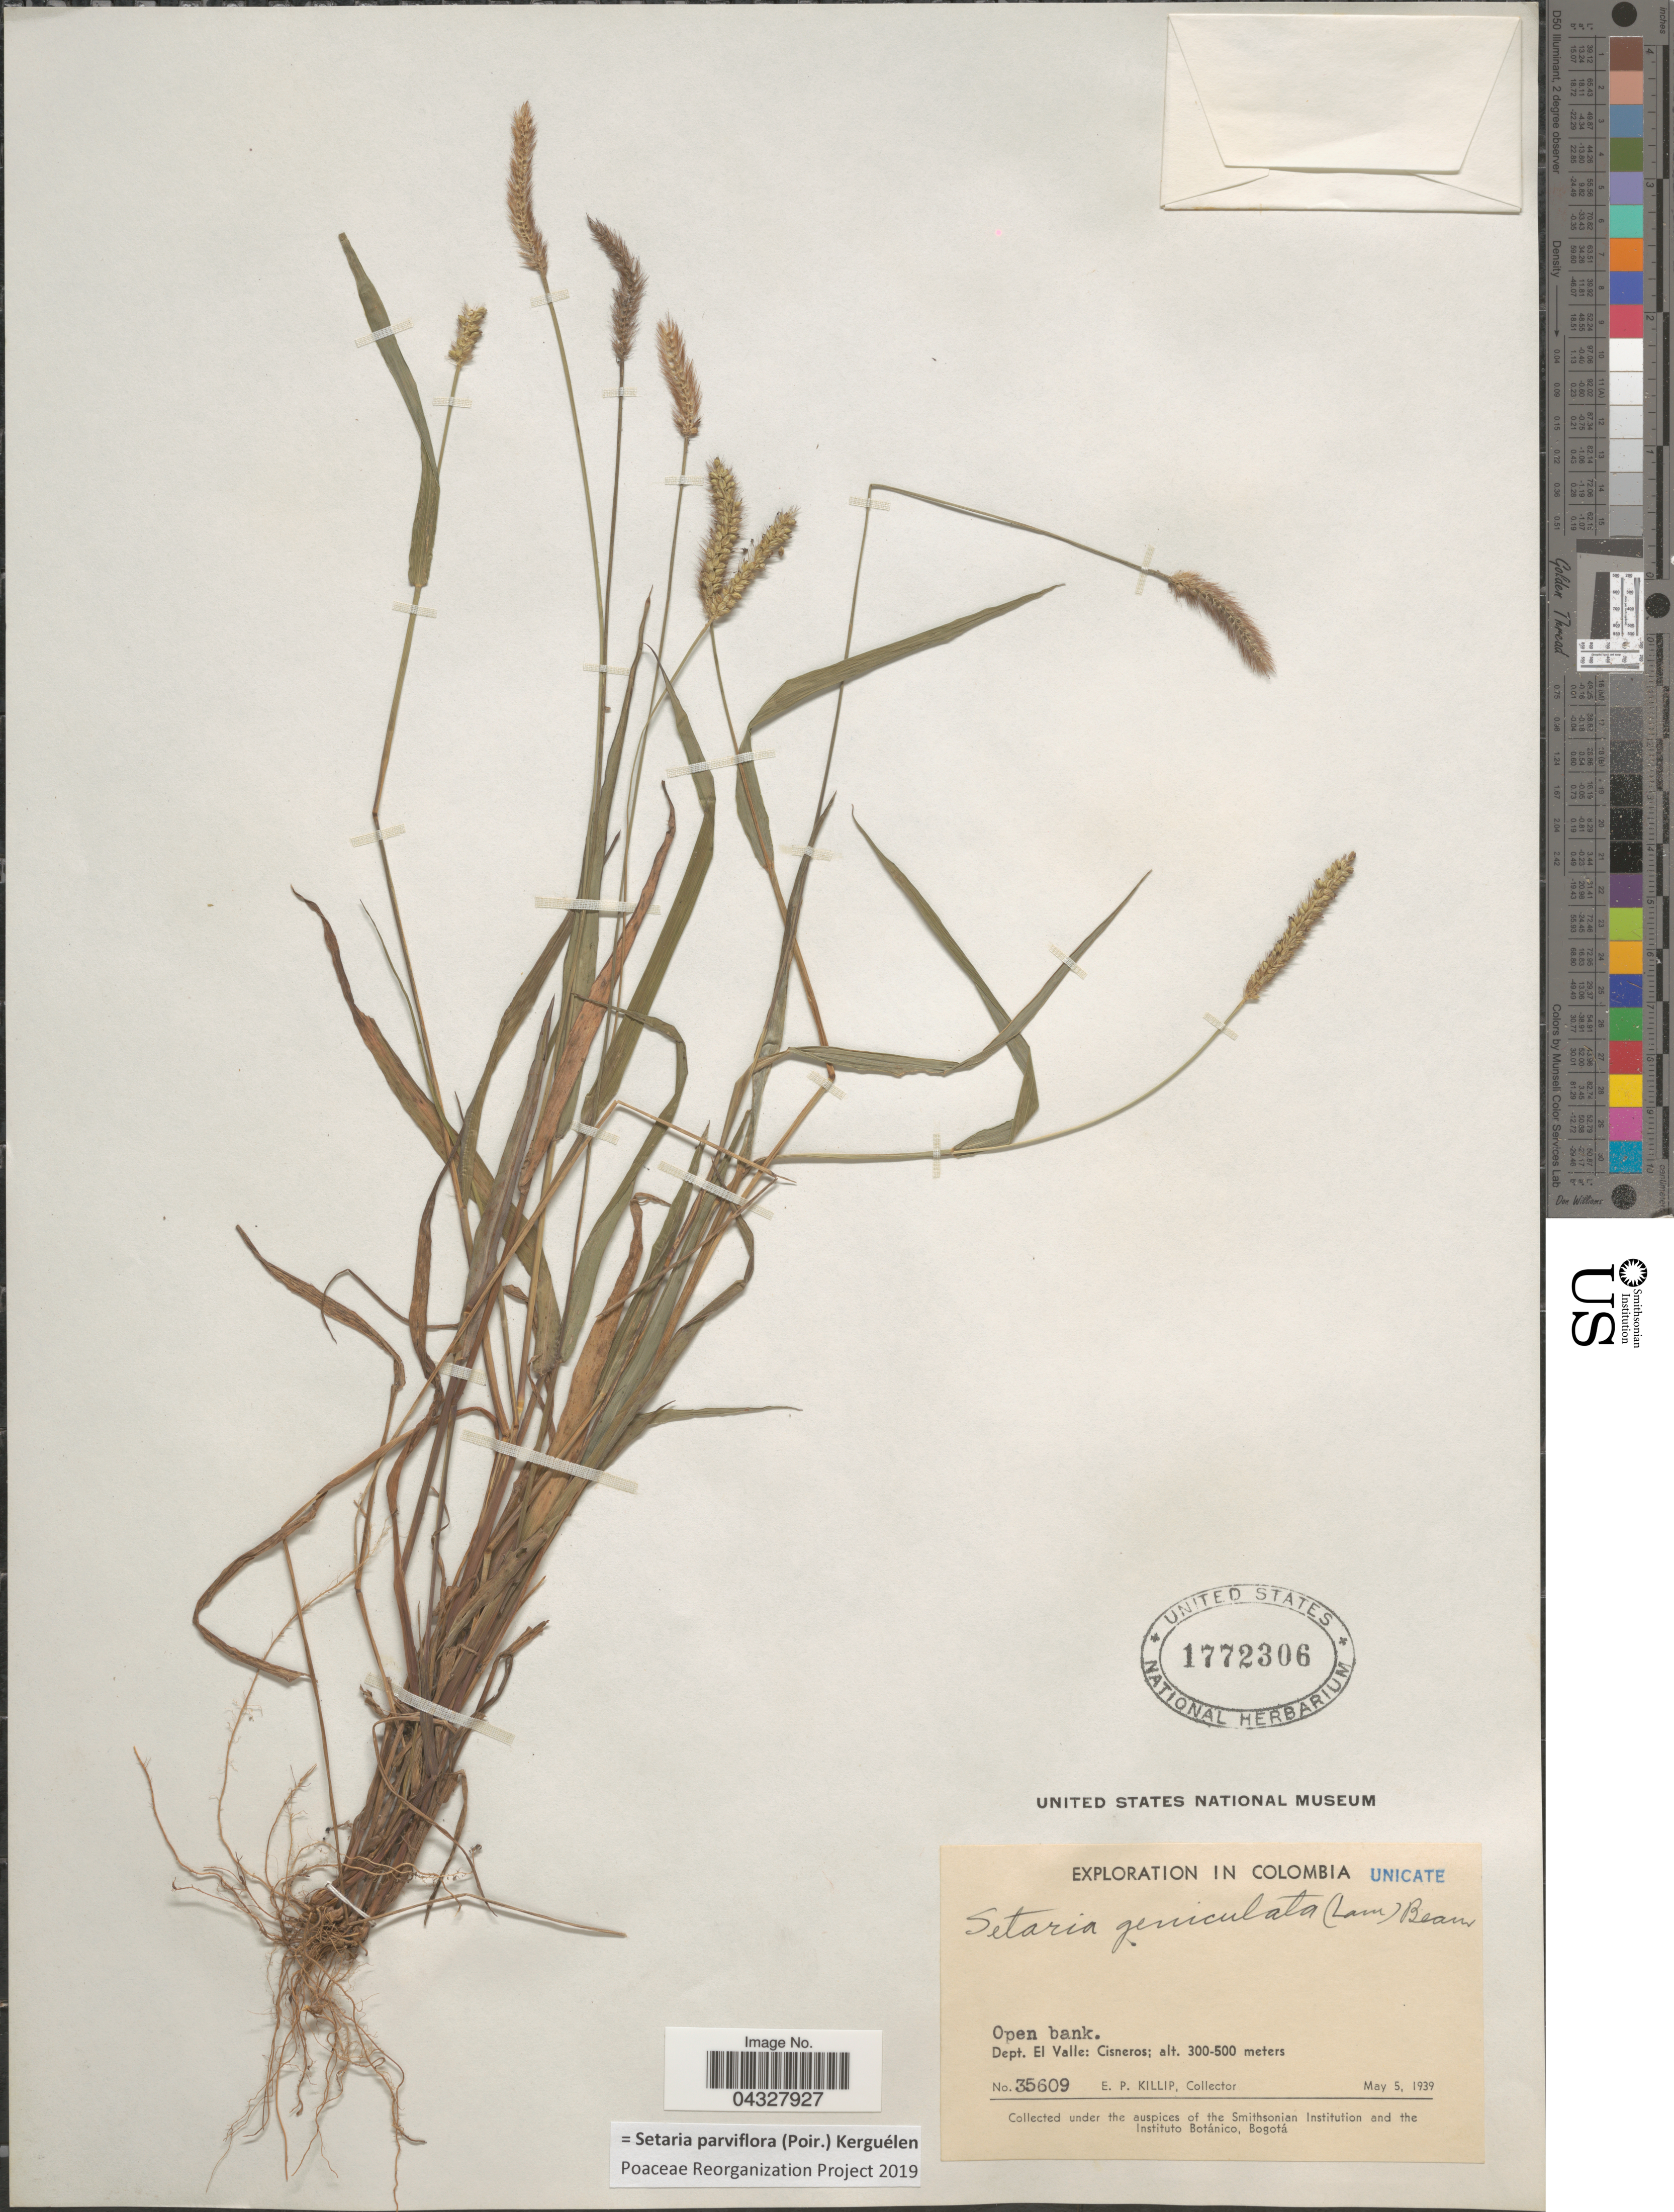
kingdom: Plantae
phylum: Tracheophyta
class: Liliopsida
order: Poales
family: Poaceae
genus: Setaria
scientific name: Setaria parviflora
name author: (Poir.) Kerguélen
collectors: E. P. Killip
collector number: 35609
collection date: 1939-05-05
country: Colombia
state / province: Valle del Cauca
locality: Exploration of Colombia. Dept. El Valle: Cisneros.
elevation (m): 300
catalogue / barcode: US 1772306